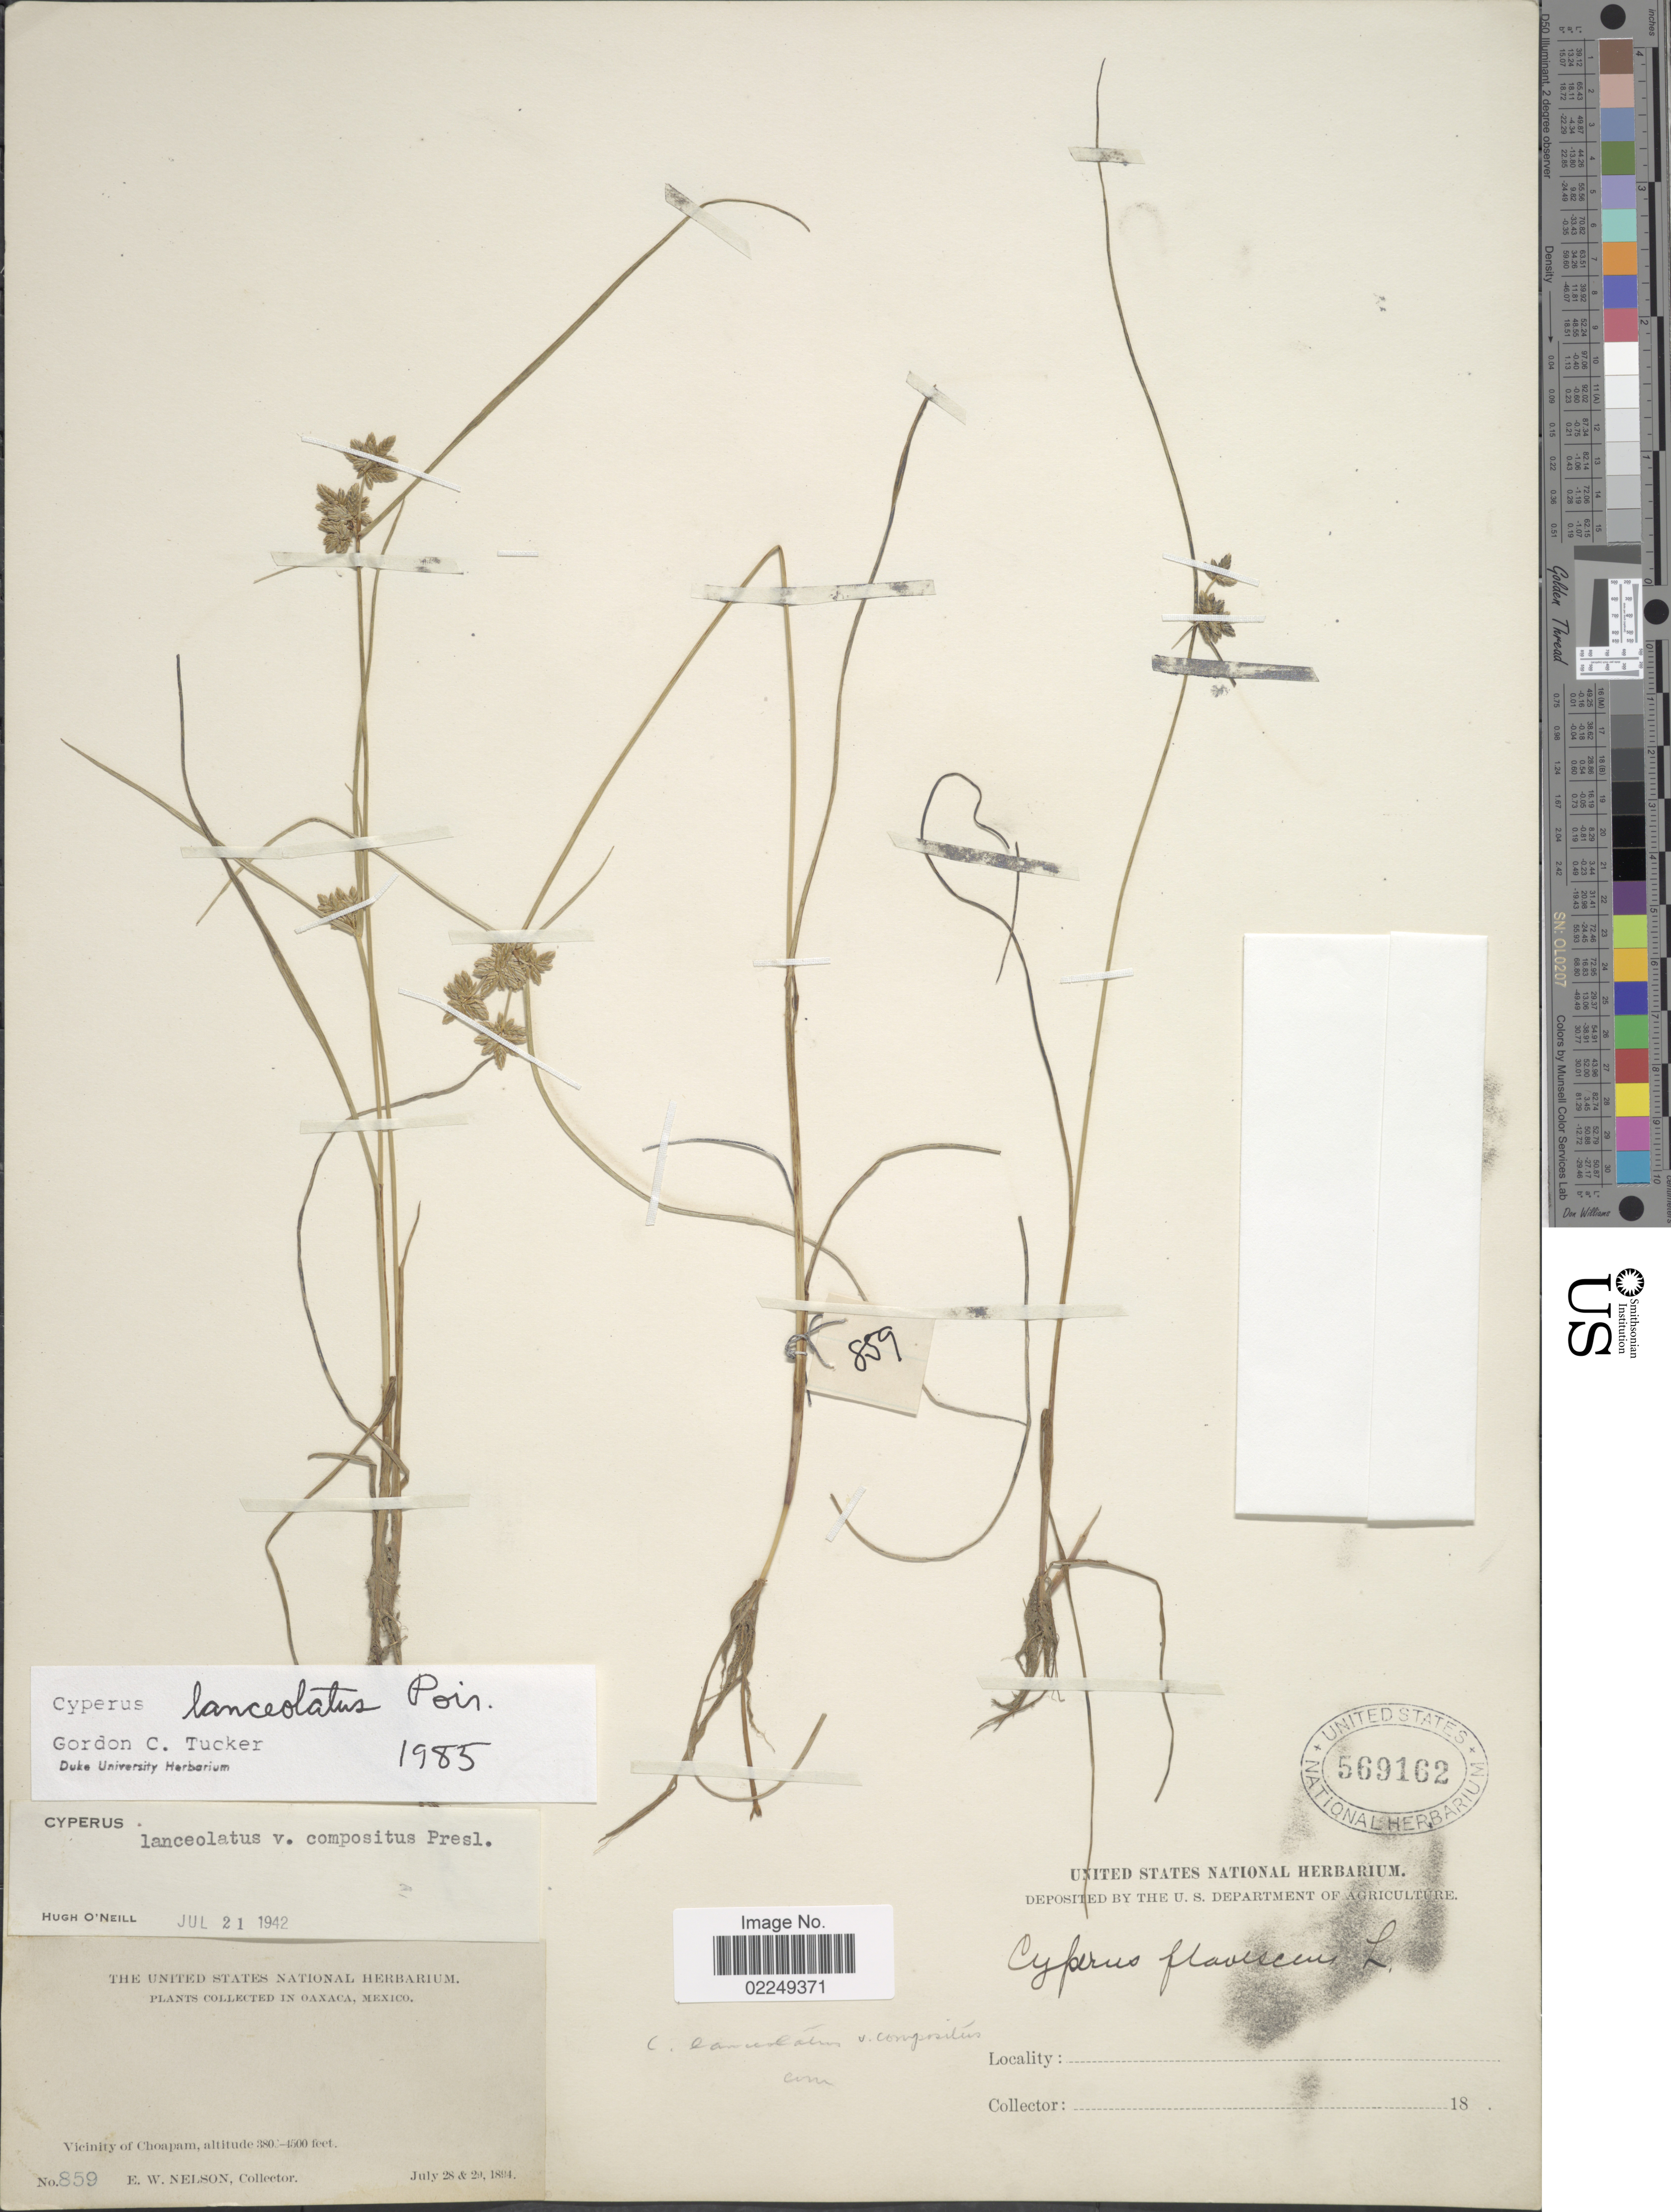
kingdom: Plantae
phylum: Tracheophyta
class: Liliopsida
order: Poales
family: Cyperaceae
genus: Cyperus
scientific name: Cyperus lanceolatus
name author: Poir.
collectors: E. W. Nelson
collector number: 859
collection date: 1894-07-28/1894-07-29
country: Mexico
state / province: Oaxaca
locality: Oaxaca, Mexico, Vicinity of Choapan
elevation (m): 1158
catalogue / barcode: US 569162